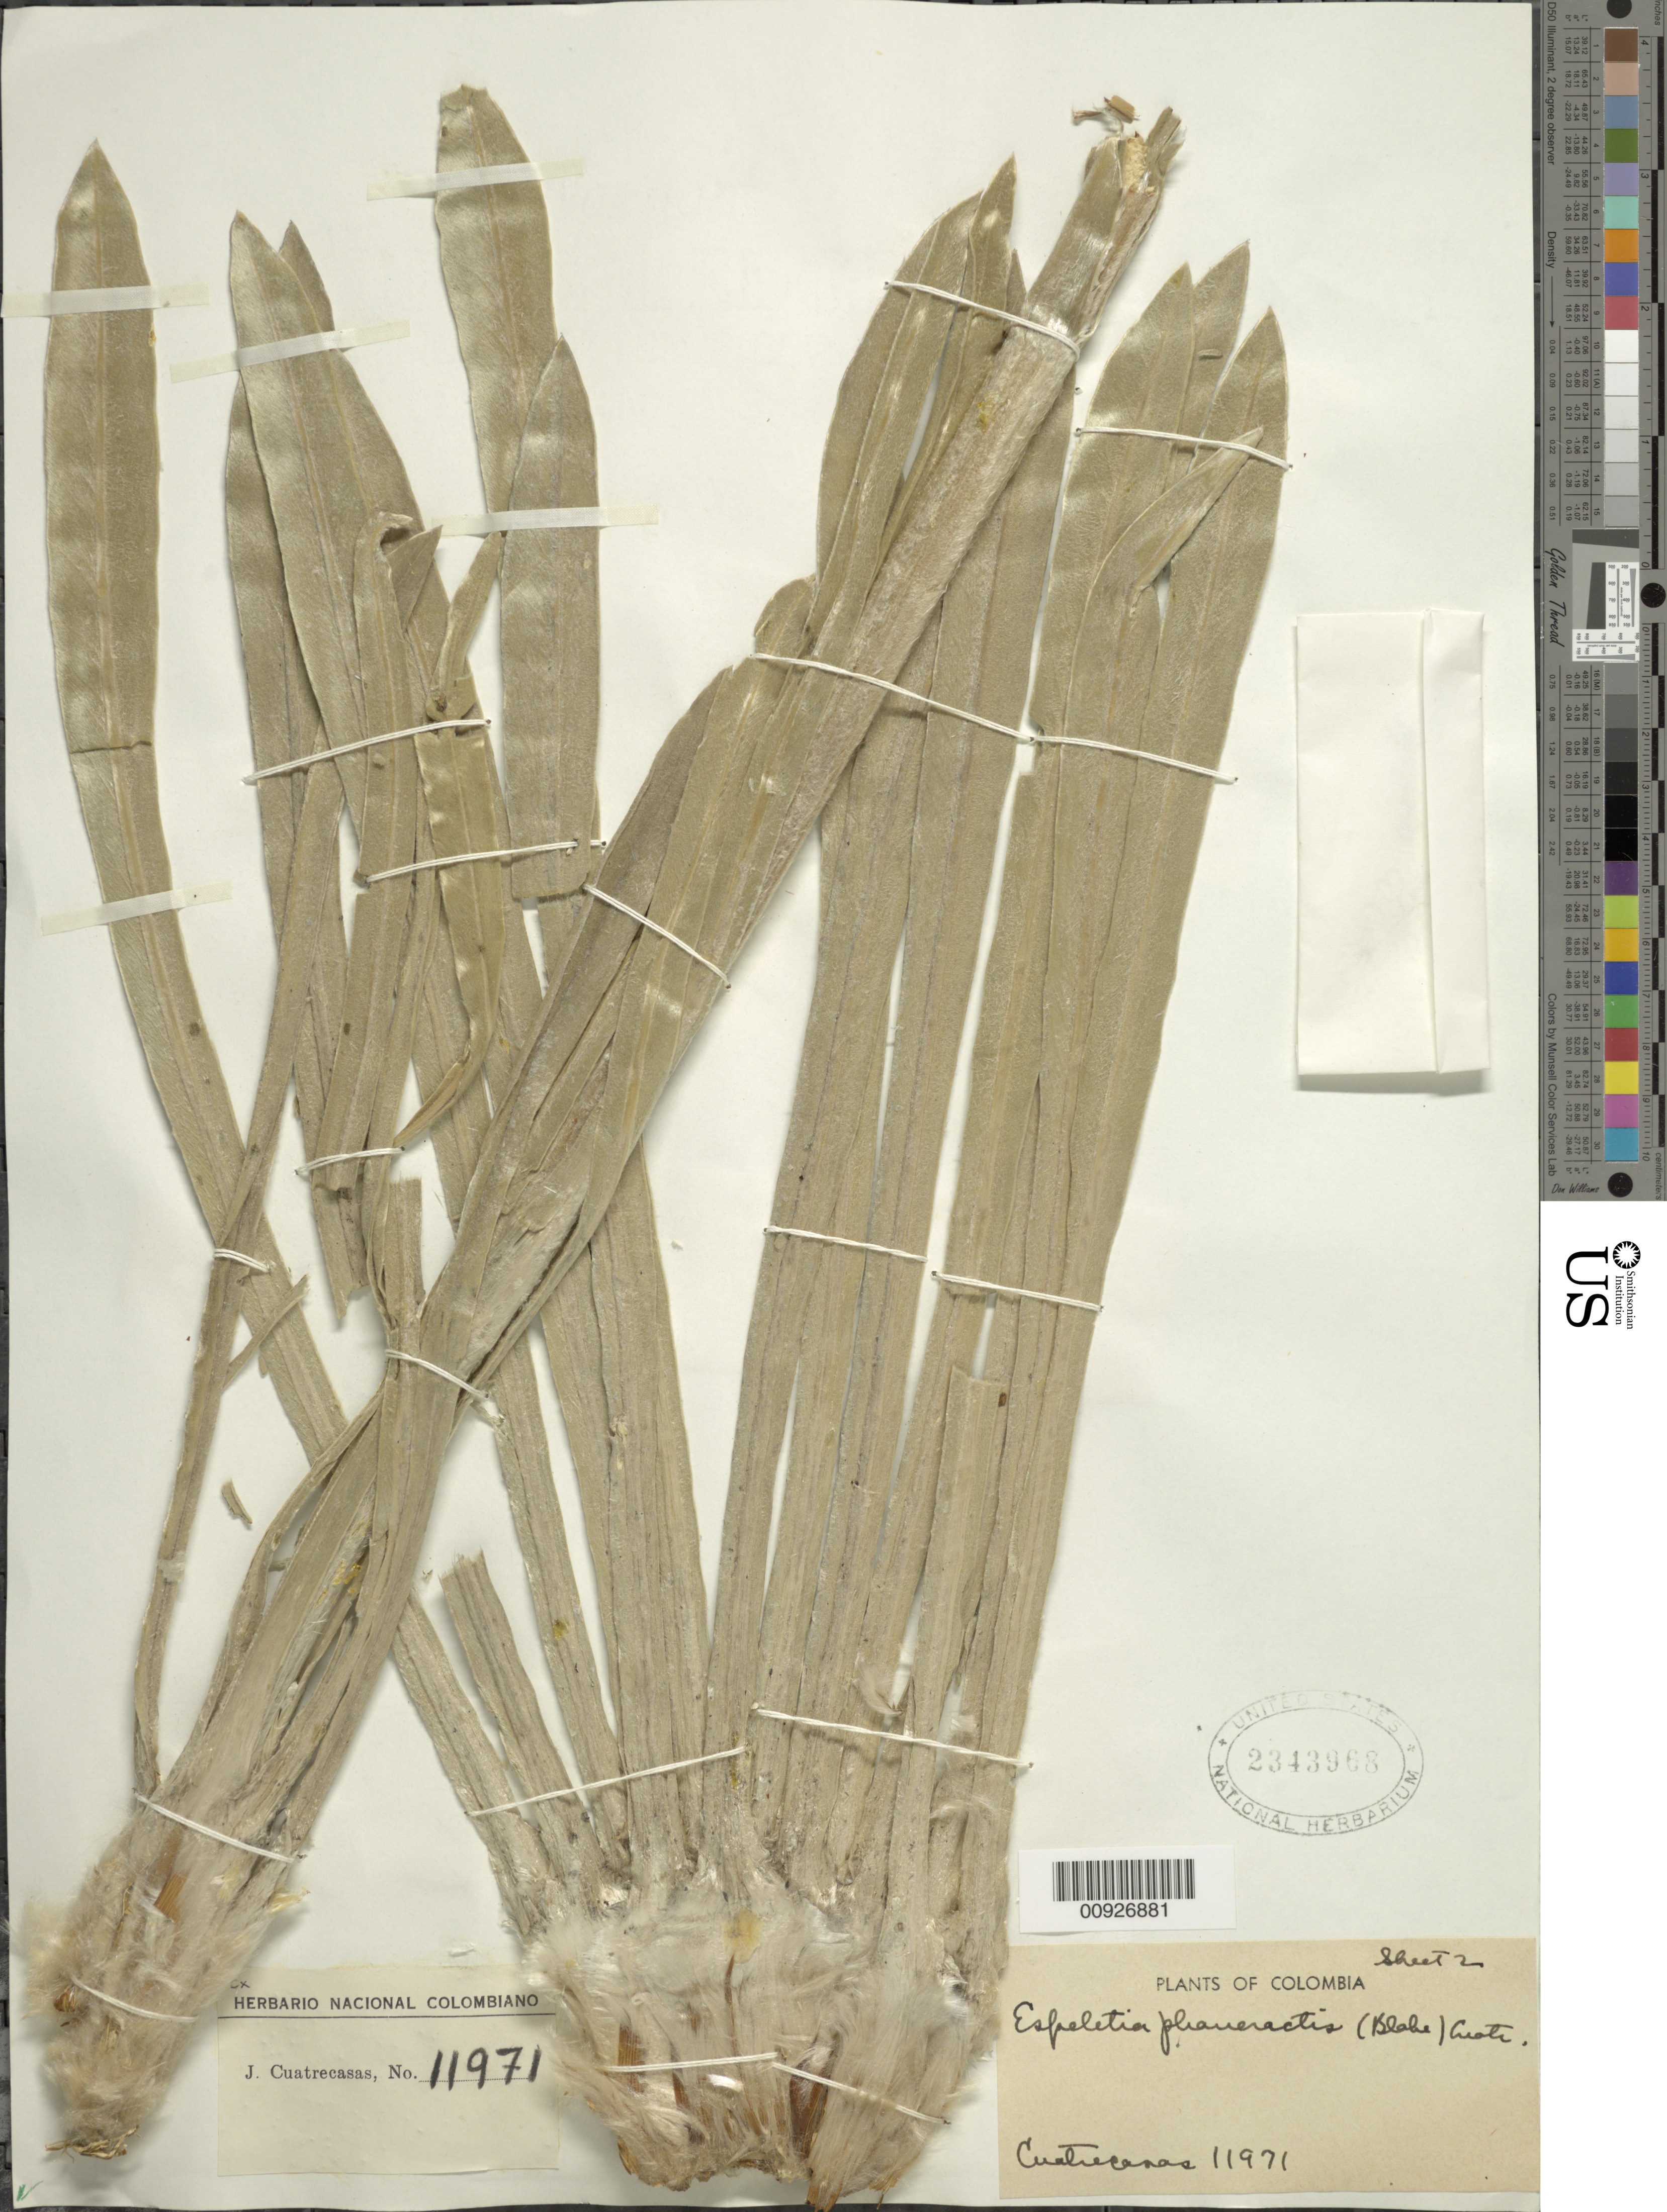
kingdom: Plantae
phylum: Tracheophyta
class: Magnoliopsida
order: Asterales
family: Asteraceae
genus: Espeletia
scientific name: Espeletia argentea f. phaneractis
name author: (S.F. Blake) Cuatrec.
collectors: J. Cuatrecasas & R. Jaramillo M.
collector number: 11971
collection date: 1941-10-27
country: Colombia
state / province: Cundinamarca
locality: P. de Guasca. Cordillera Oriental, Páramo de Guasca, vertiente occidental.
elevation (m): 2801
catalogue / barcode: US 2343968